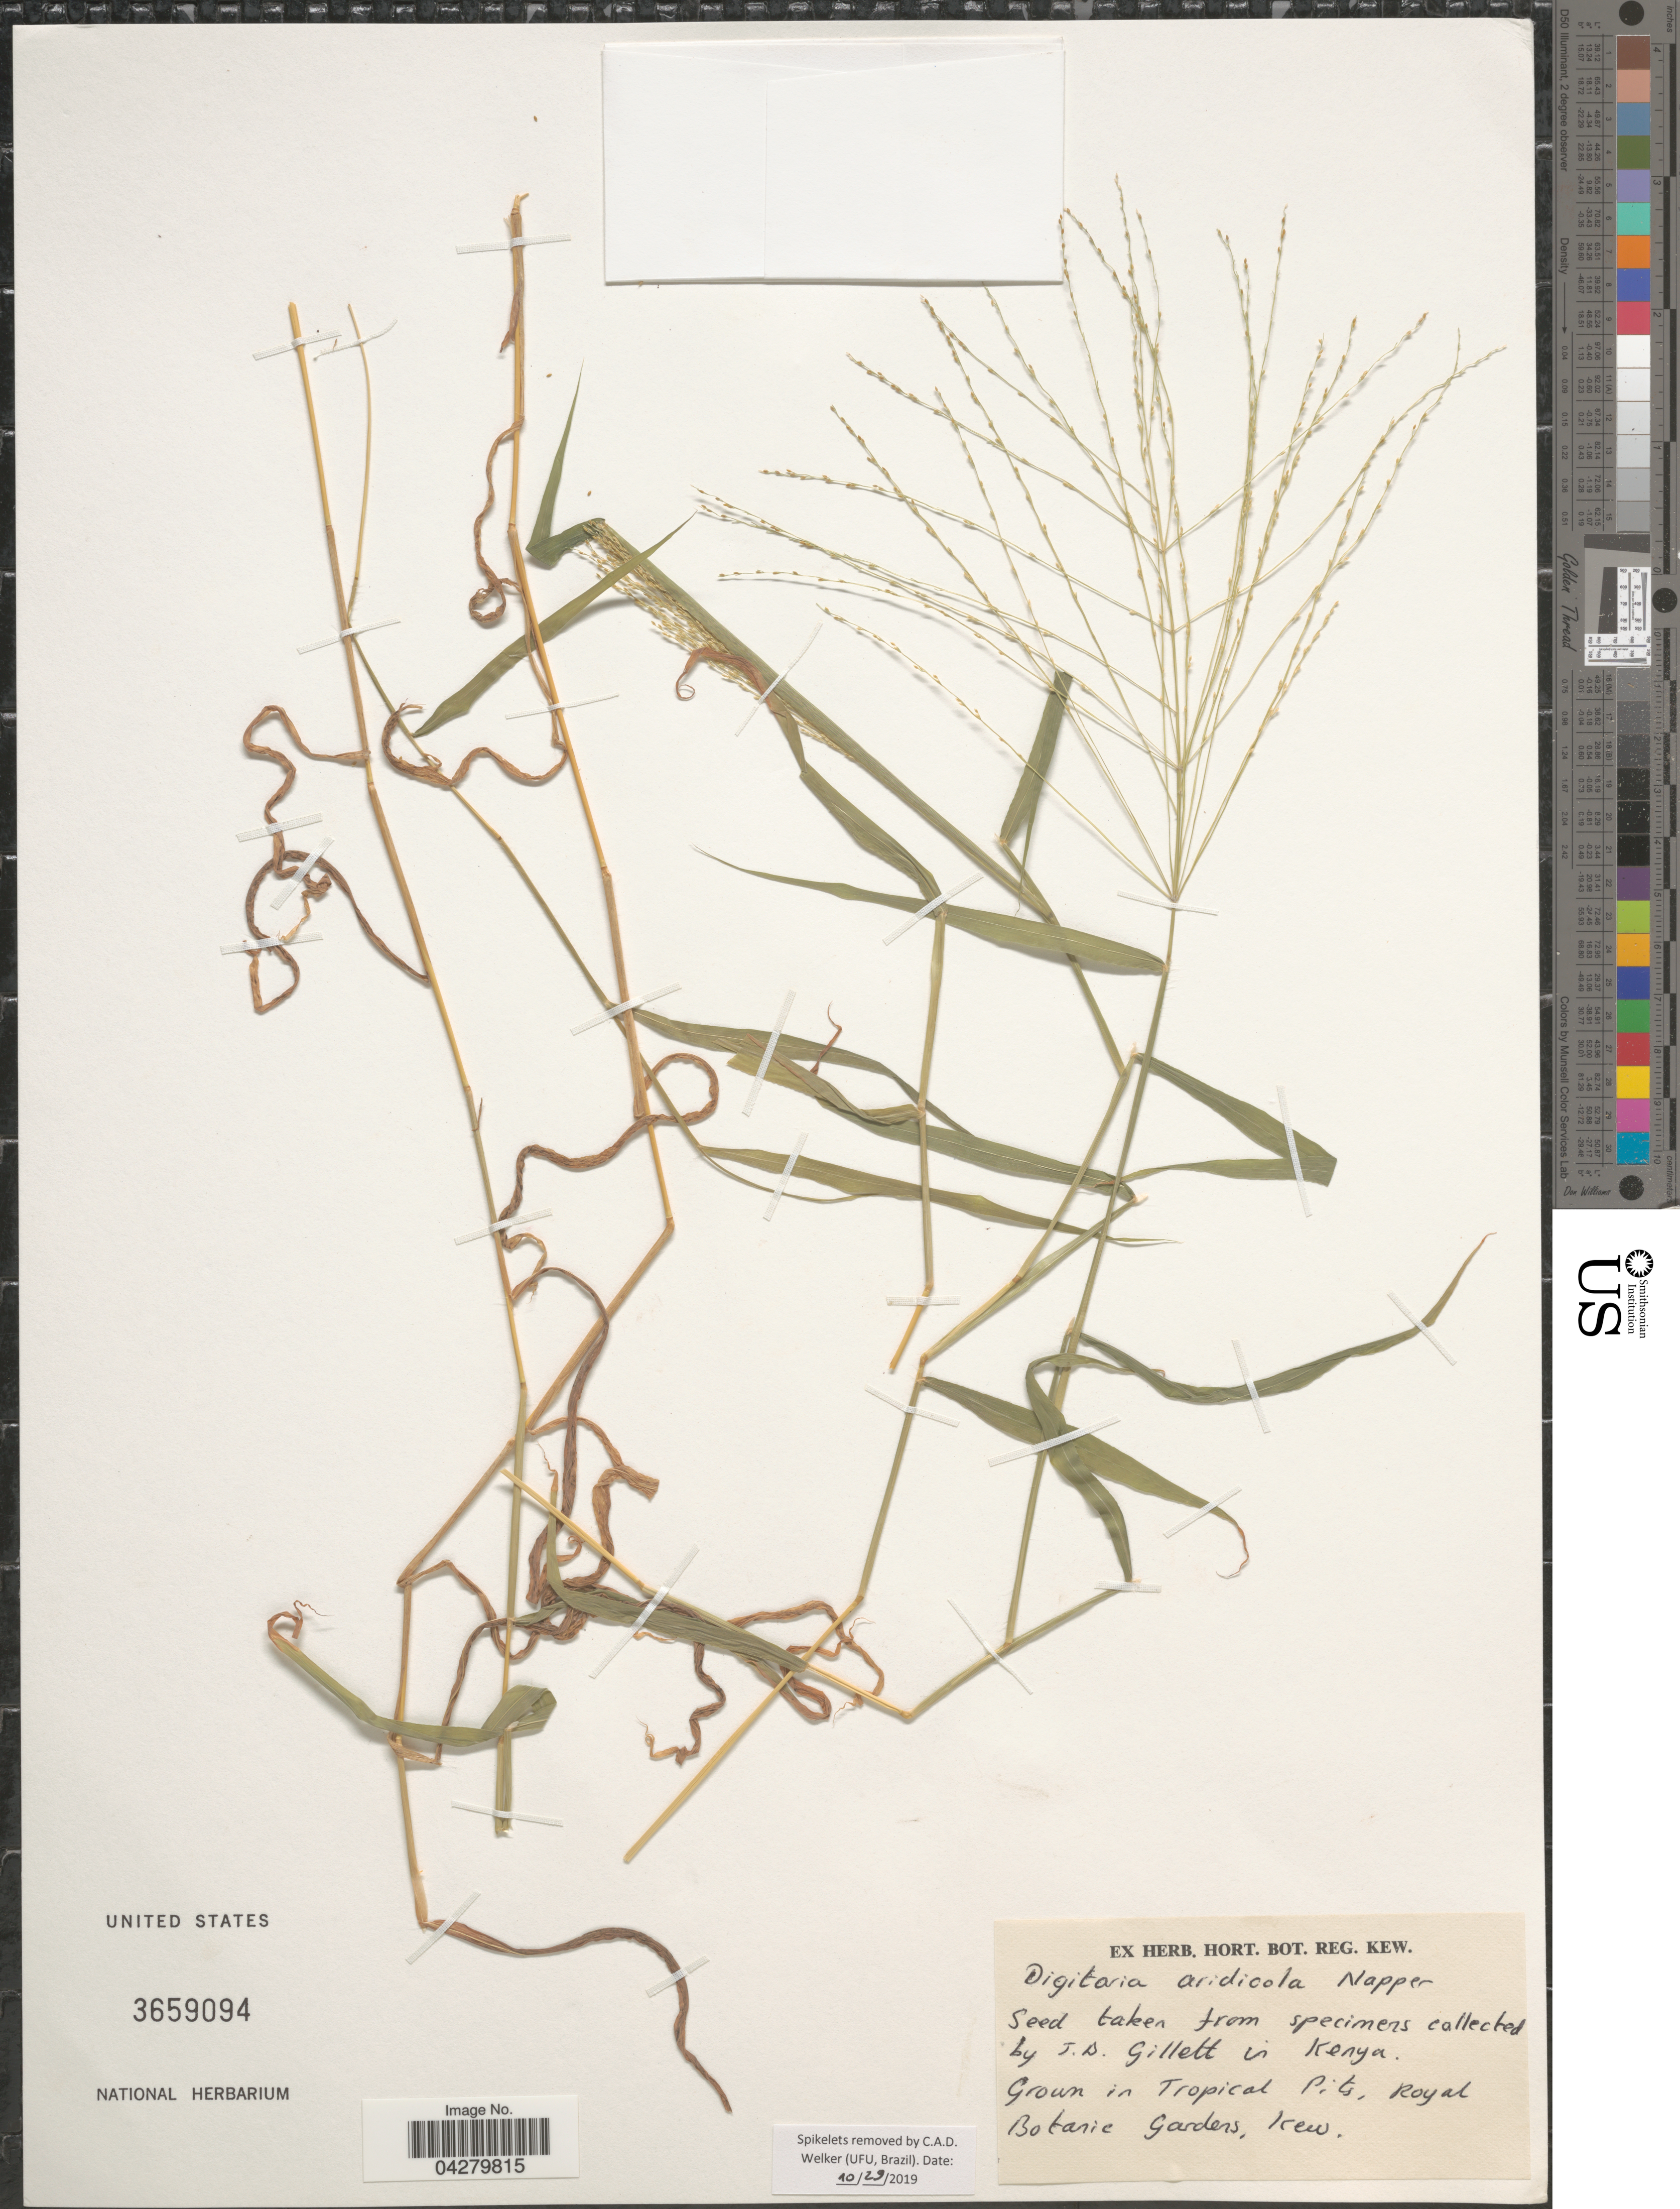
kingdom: Plantae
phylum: Tracheophyta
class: Liliopsida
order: Poales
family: Poaceae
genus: Digitaria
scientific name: Digitaria aridicola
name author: Napper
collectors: ex herb. Hort. Reg. Kew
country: United Kingdom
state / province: England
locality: Ground in Tropical Pits, Royal Botanic Gardens, Kew.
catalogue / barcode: US 3659094